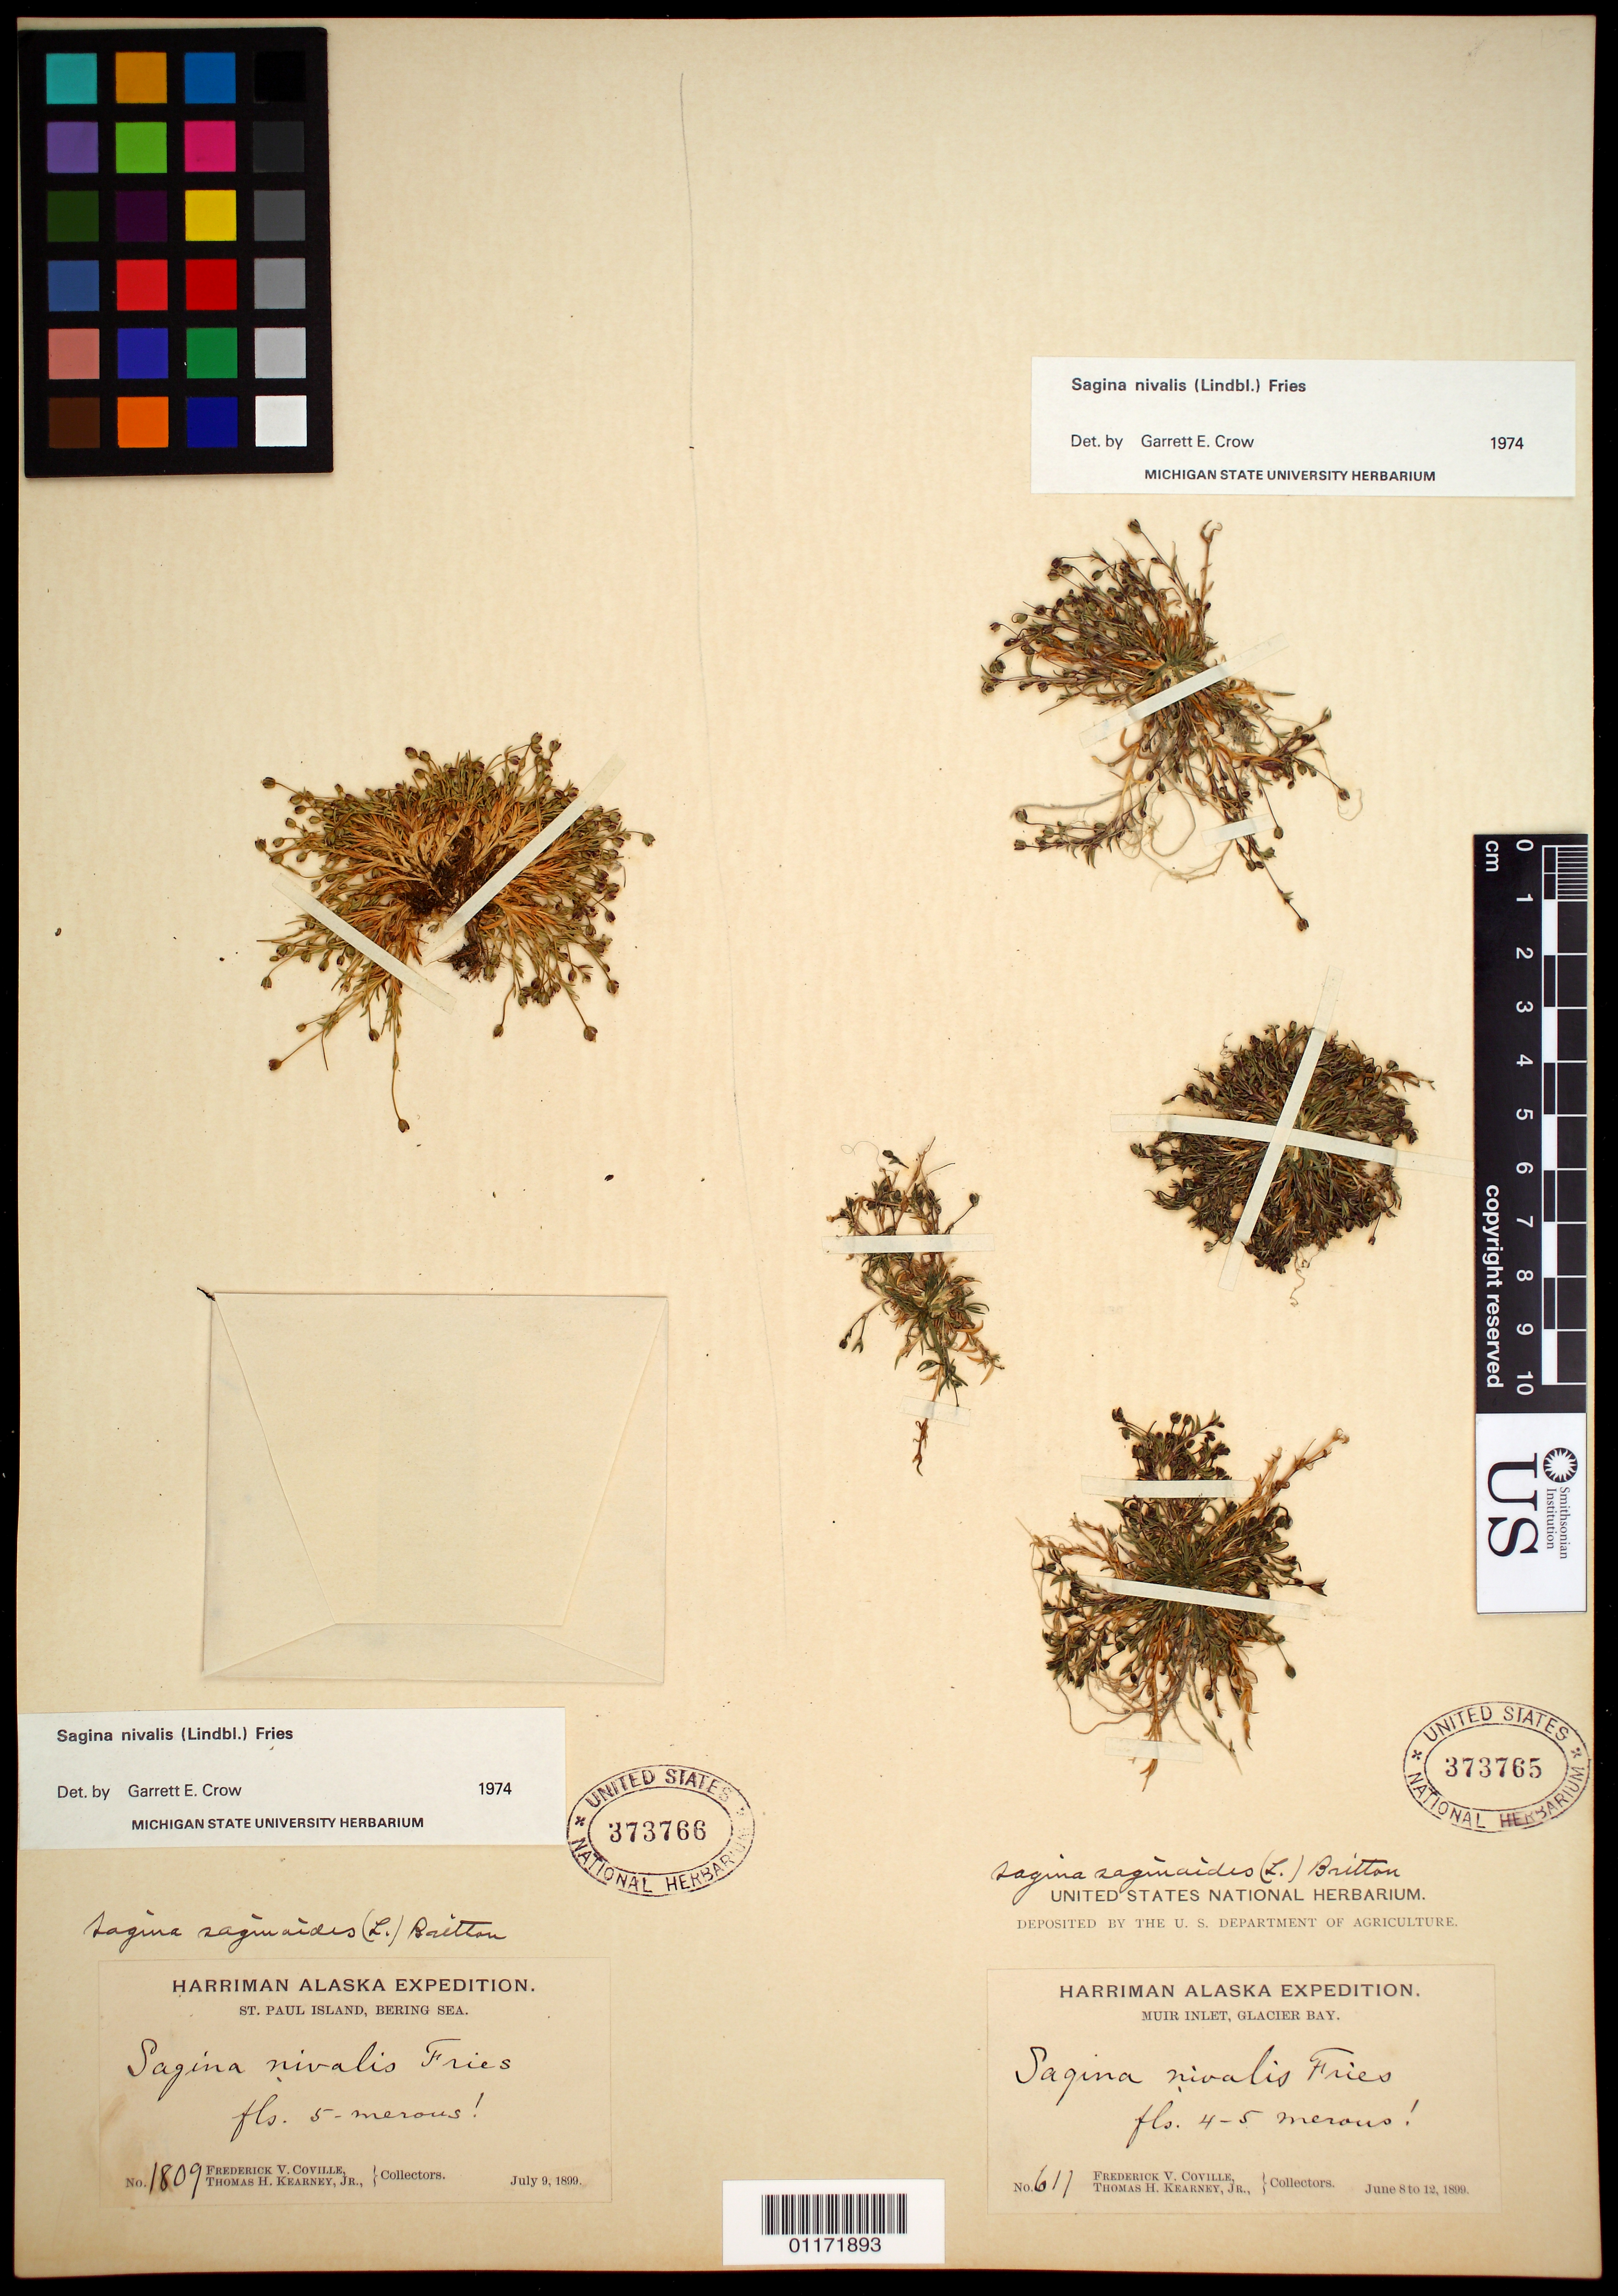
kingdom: Plantae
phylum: Tracheophyta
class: Magnoliopsida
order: Caryophyllales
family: Caryophyllaceae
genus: Sagina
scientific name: Sagina nivalis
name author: (Lindblom) Fr.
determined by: Crow, G. E.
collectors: F. V. Coville & T. H. Kearney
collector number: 1809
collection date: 1899-07-09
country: United States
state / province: Alaska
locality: St Paul Island, Bering Sea.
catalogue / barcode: US 373766